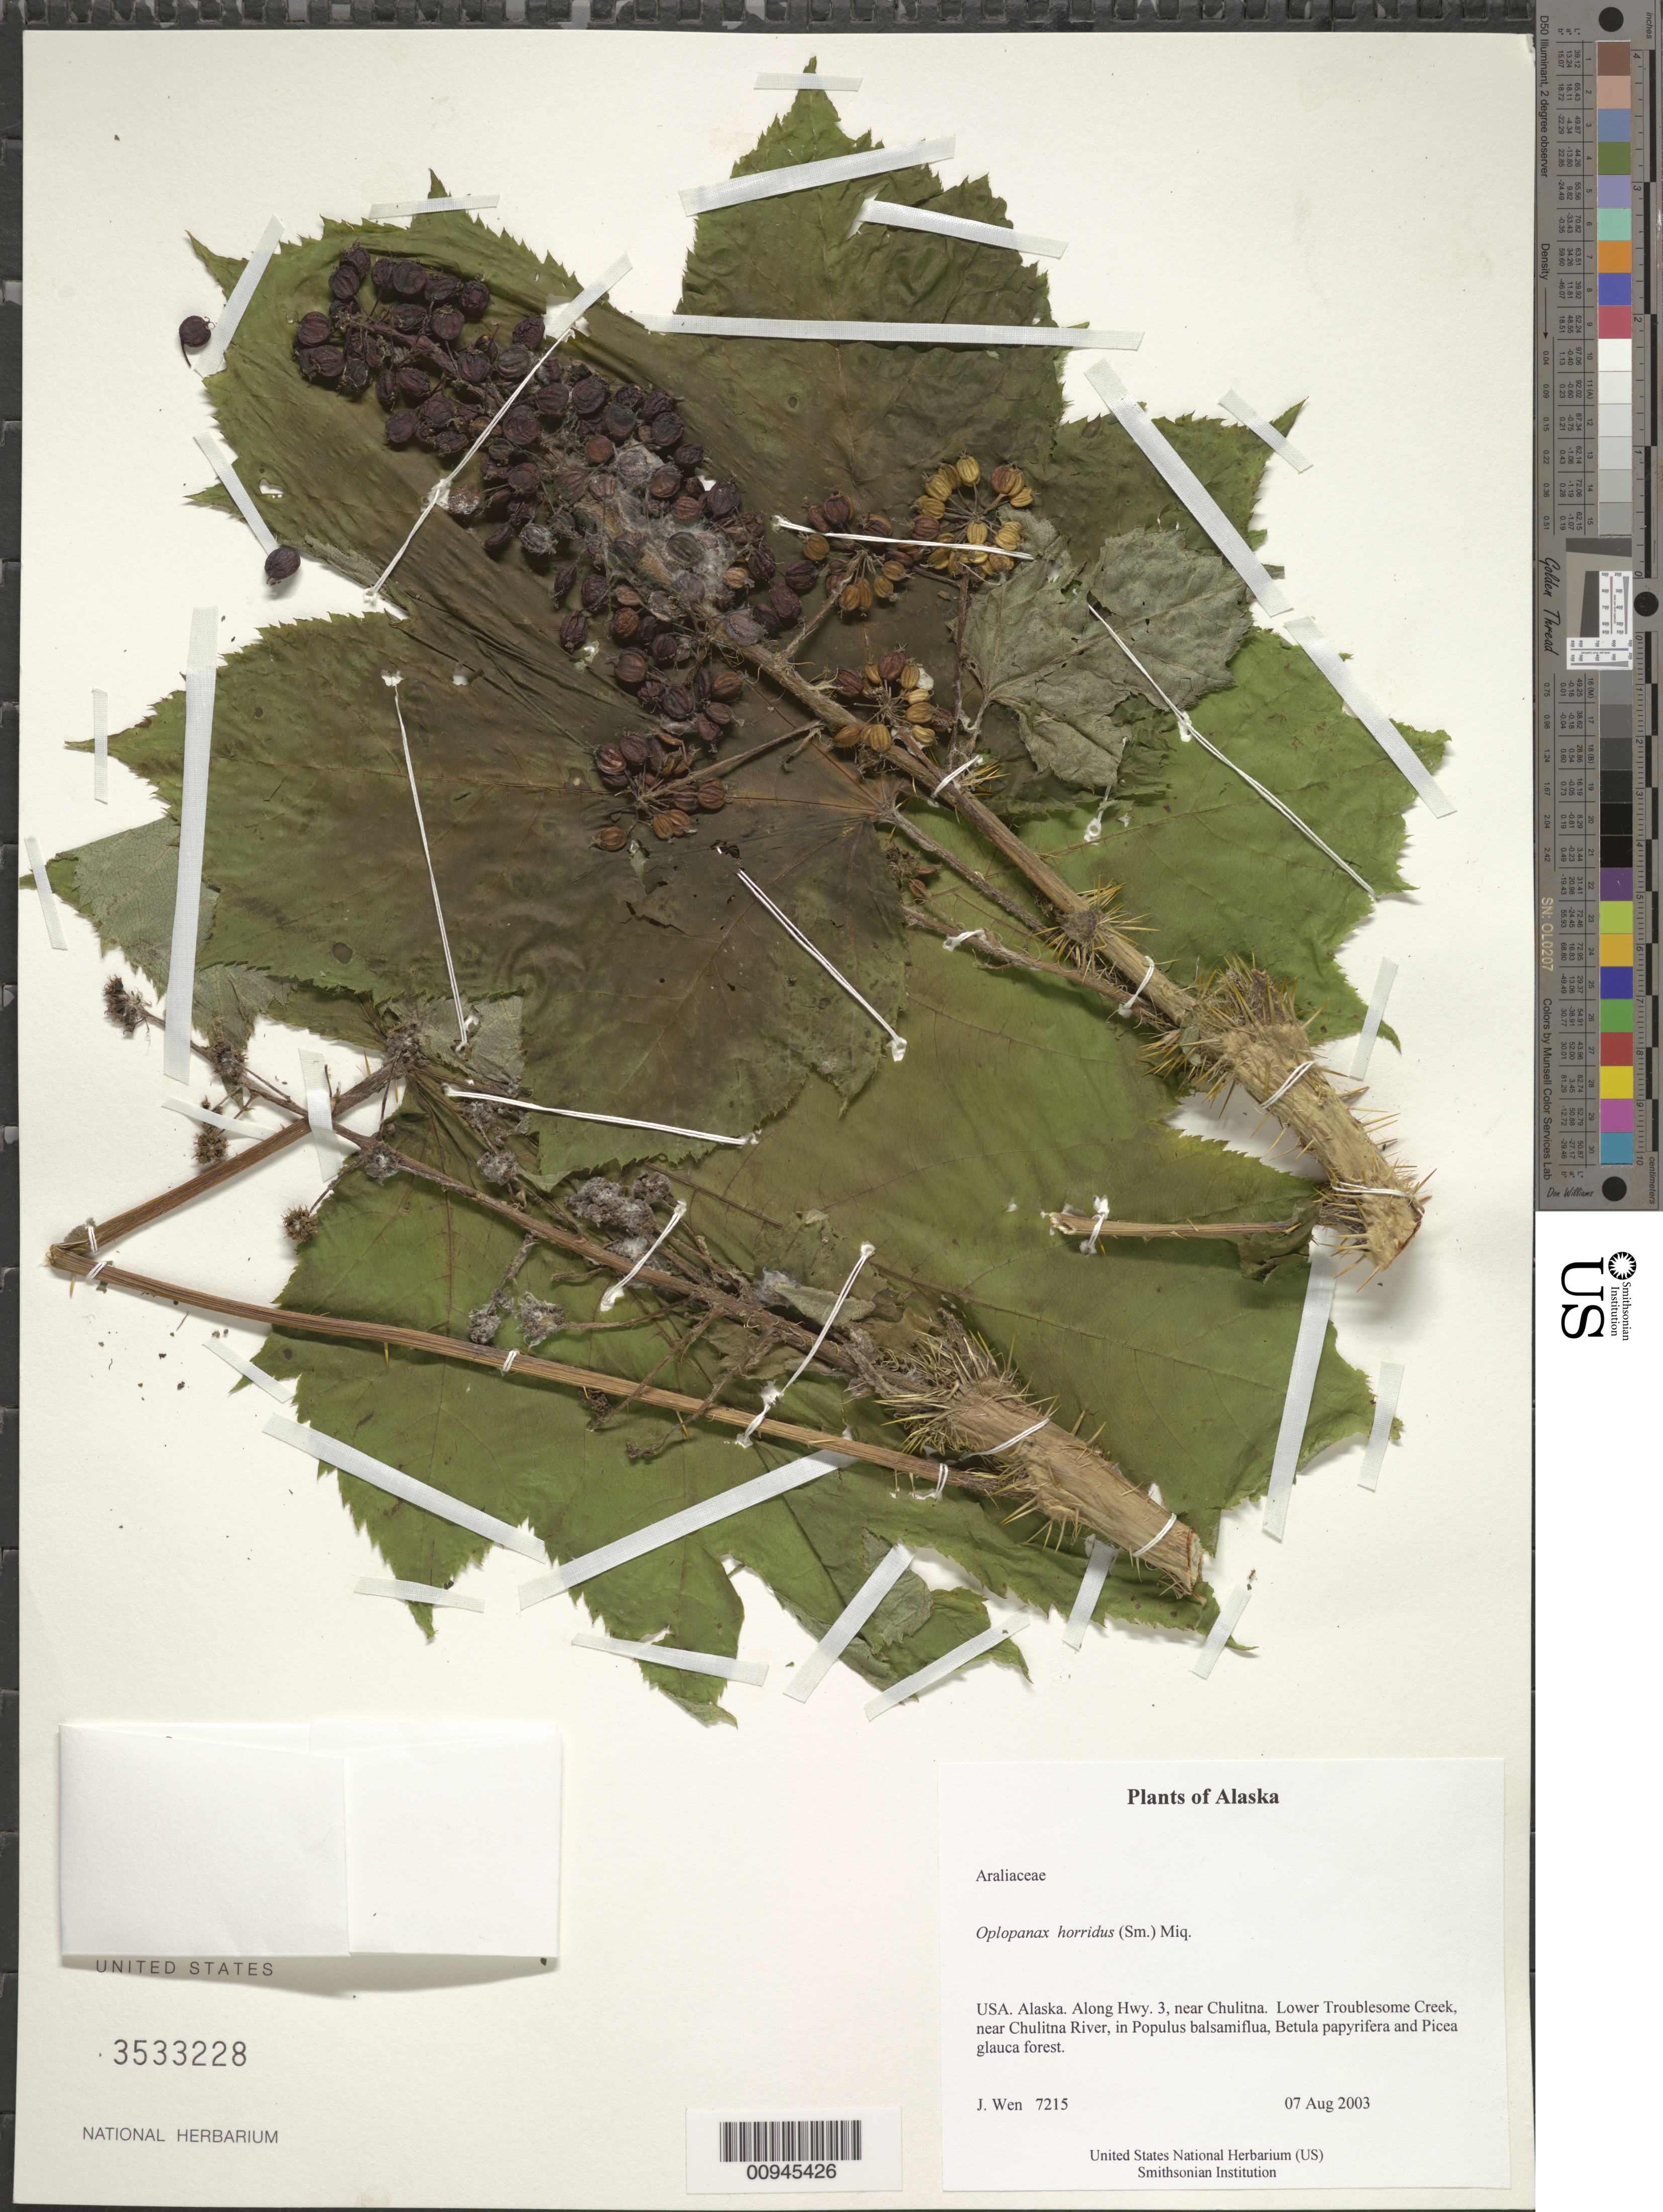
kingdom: Plantae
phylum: Tracheophyta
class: Magnoliopsida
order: Apiales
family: Araliaceae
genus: Oplopanax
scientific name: Oplopanax horridus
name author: (Sm.) Miq.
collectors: J. Wen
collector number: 7215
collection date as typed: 07 Aug 2003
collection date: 2003-08-07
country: United States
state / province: Alaska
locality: Along Hwy. 3, near Chulitna. Lower Troublesome Creek, near Chulitna River, in Populus balsamiflua, Betula papyrifera and Picea glauca forest.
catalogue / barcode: US 3533228